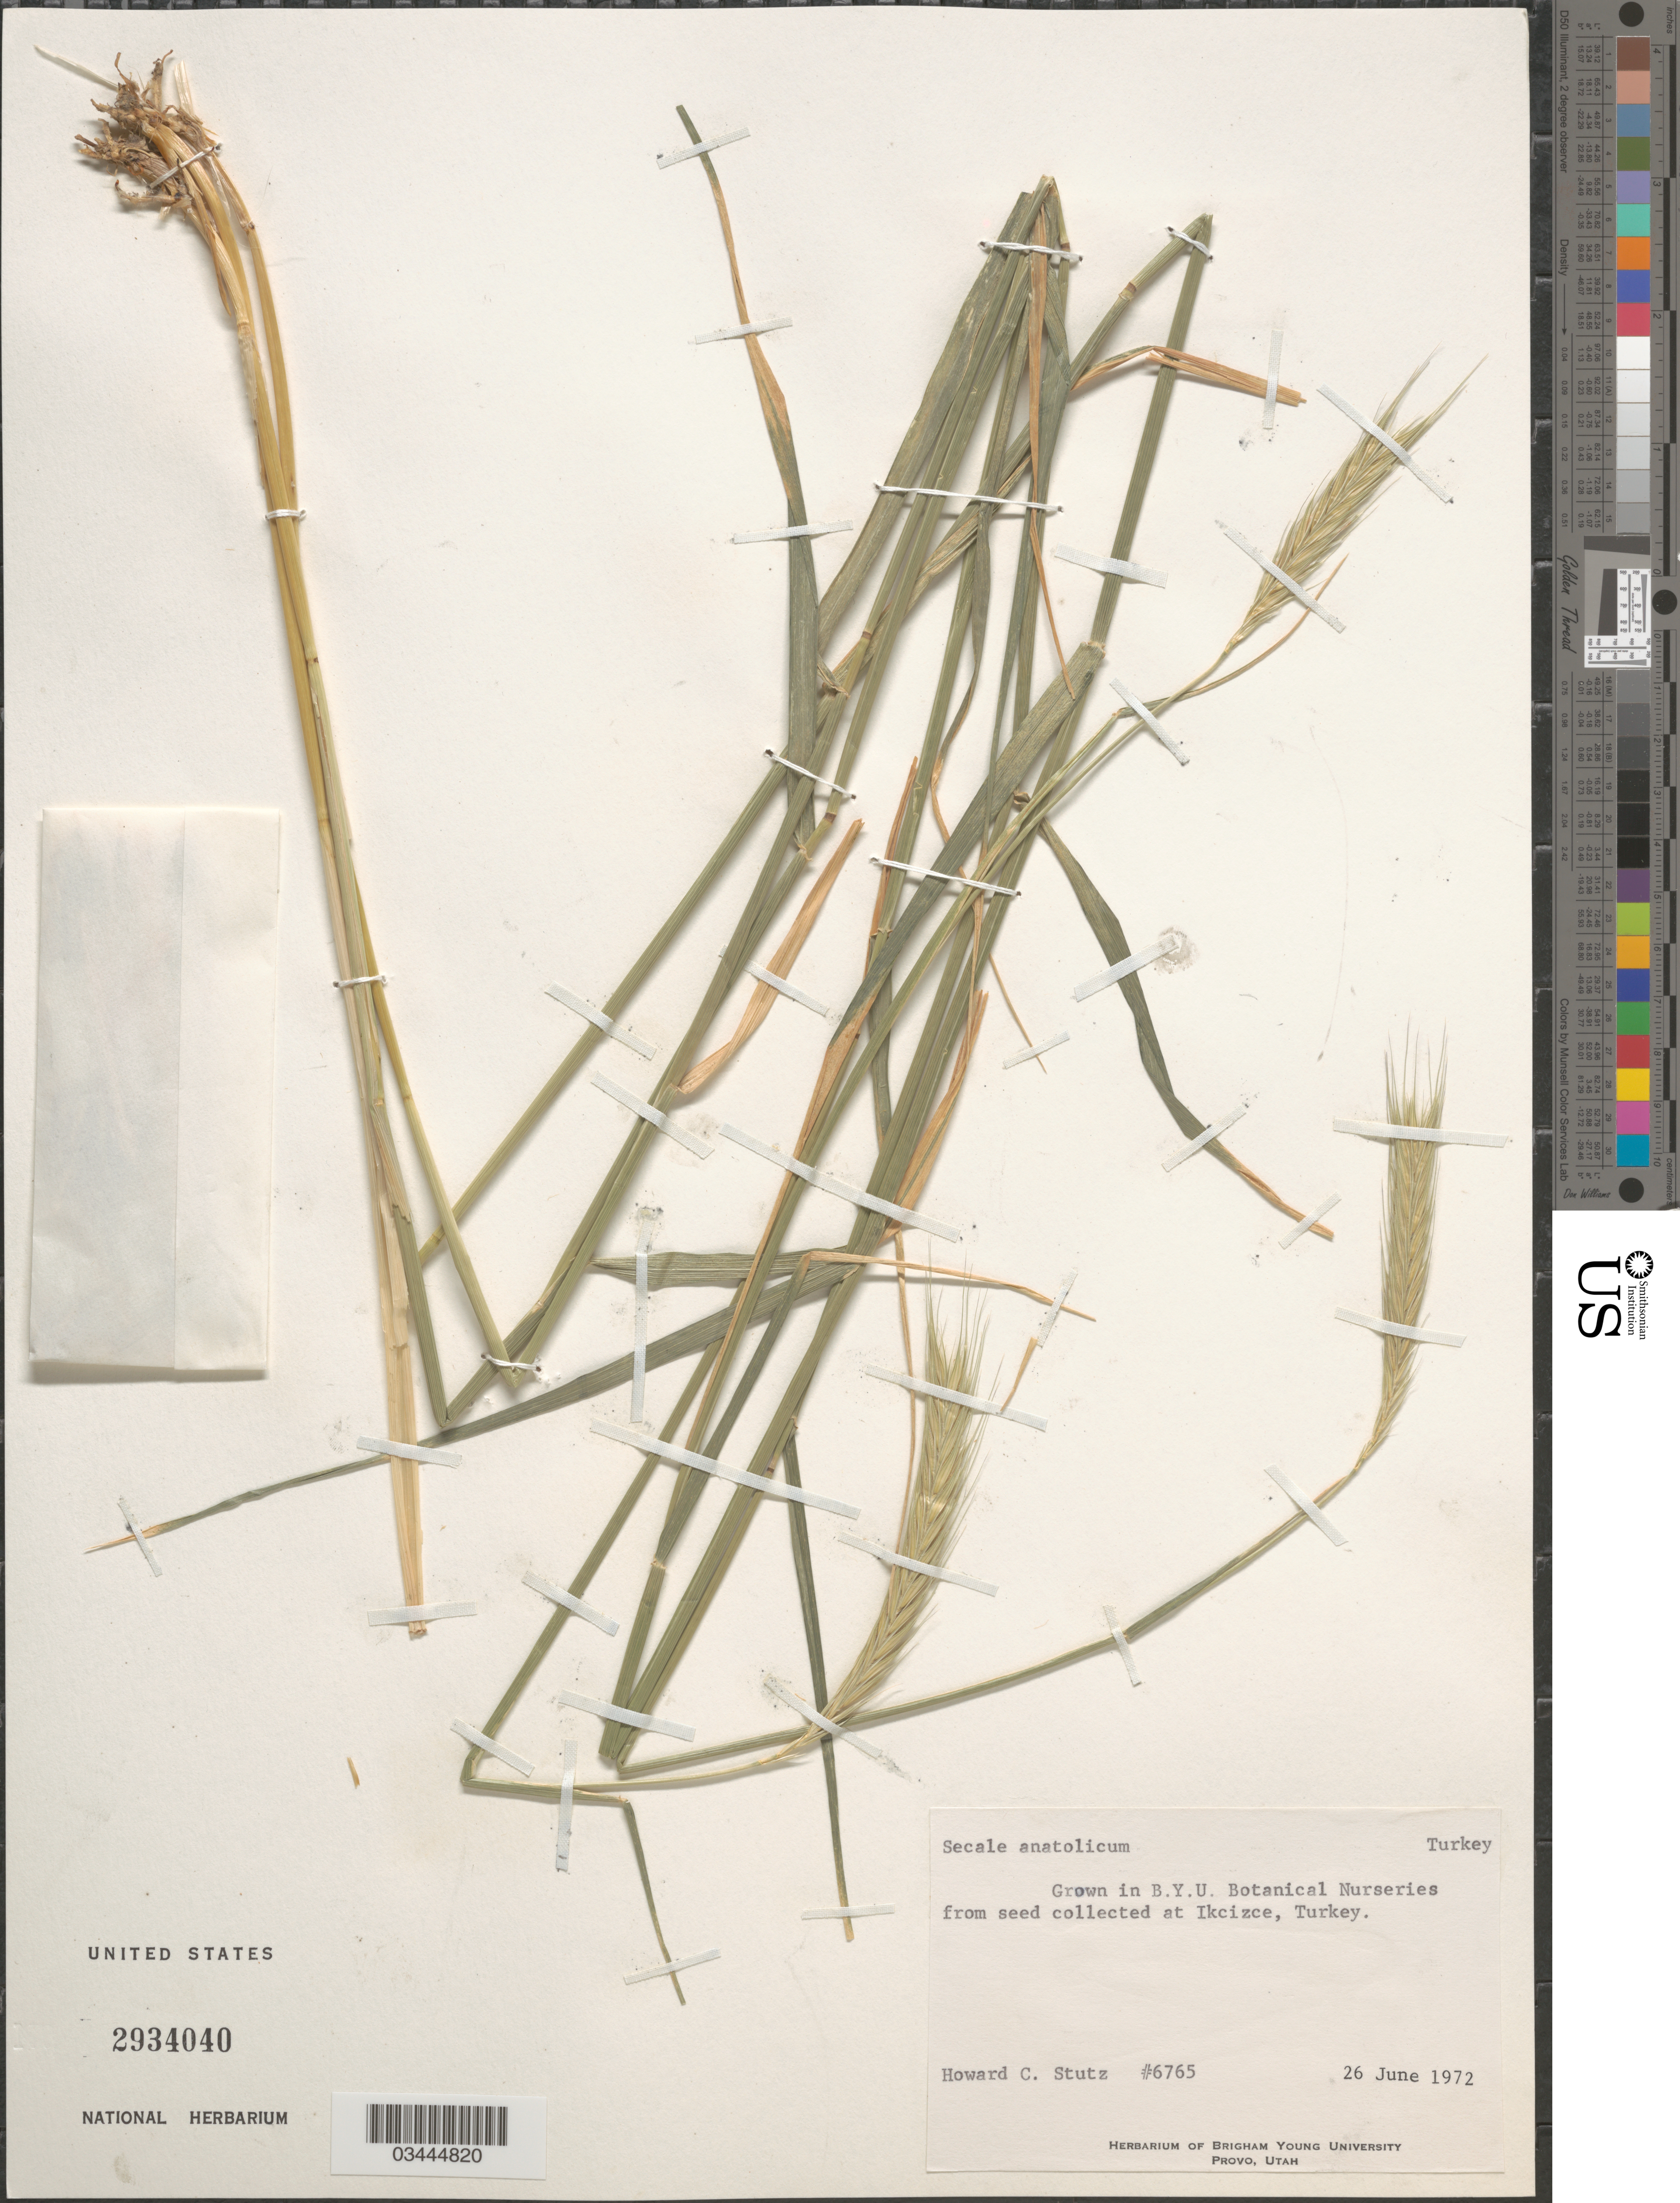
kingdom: Plantae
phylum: Tracheophyta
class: Liliopsida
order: Poales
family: Poaceae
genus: Secale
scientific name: Secale anatolicum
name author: Boiss.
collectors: H. Stutz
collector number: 6765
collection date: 1972-06-26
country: United States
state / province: Utah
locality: In B.Y.U. Botanical Nurseries.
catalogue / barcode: US 2934040